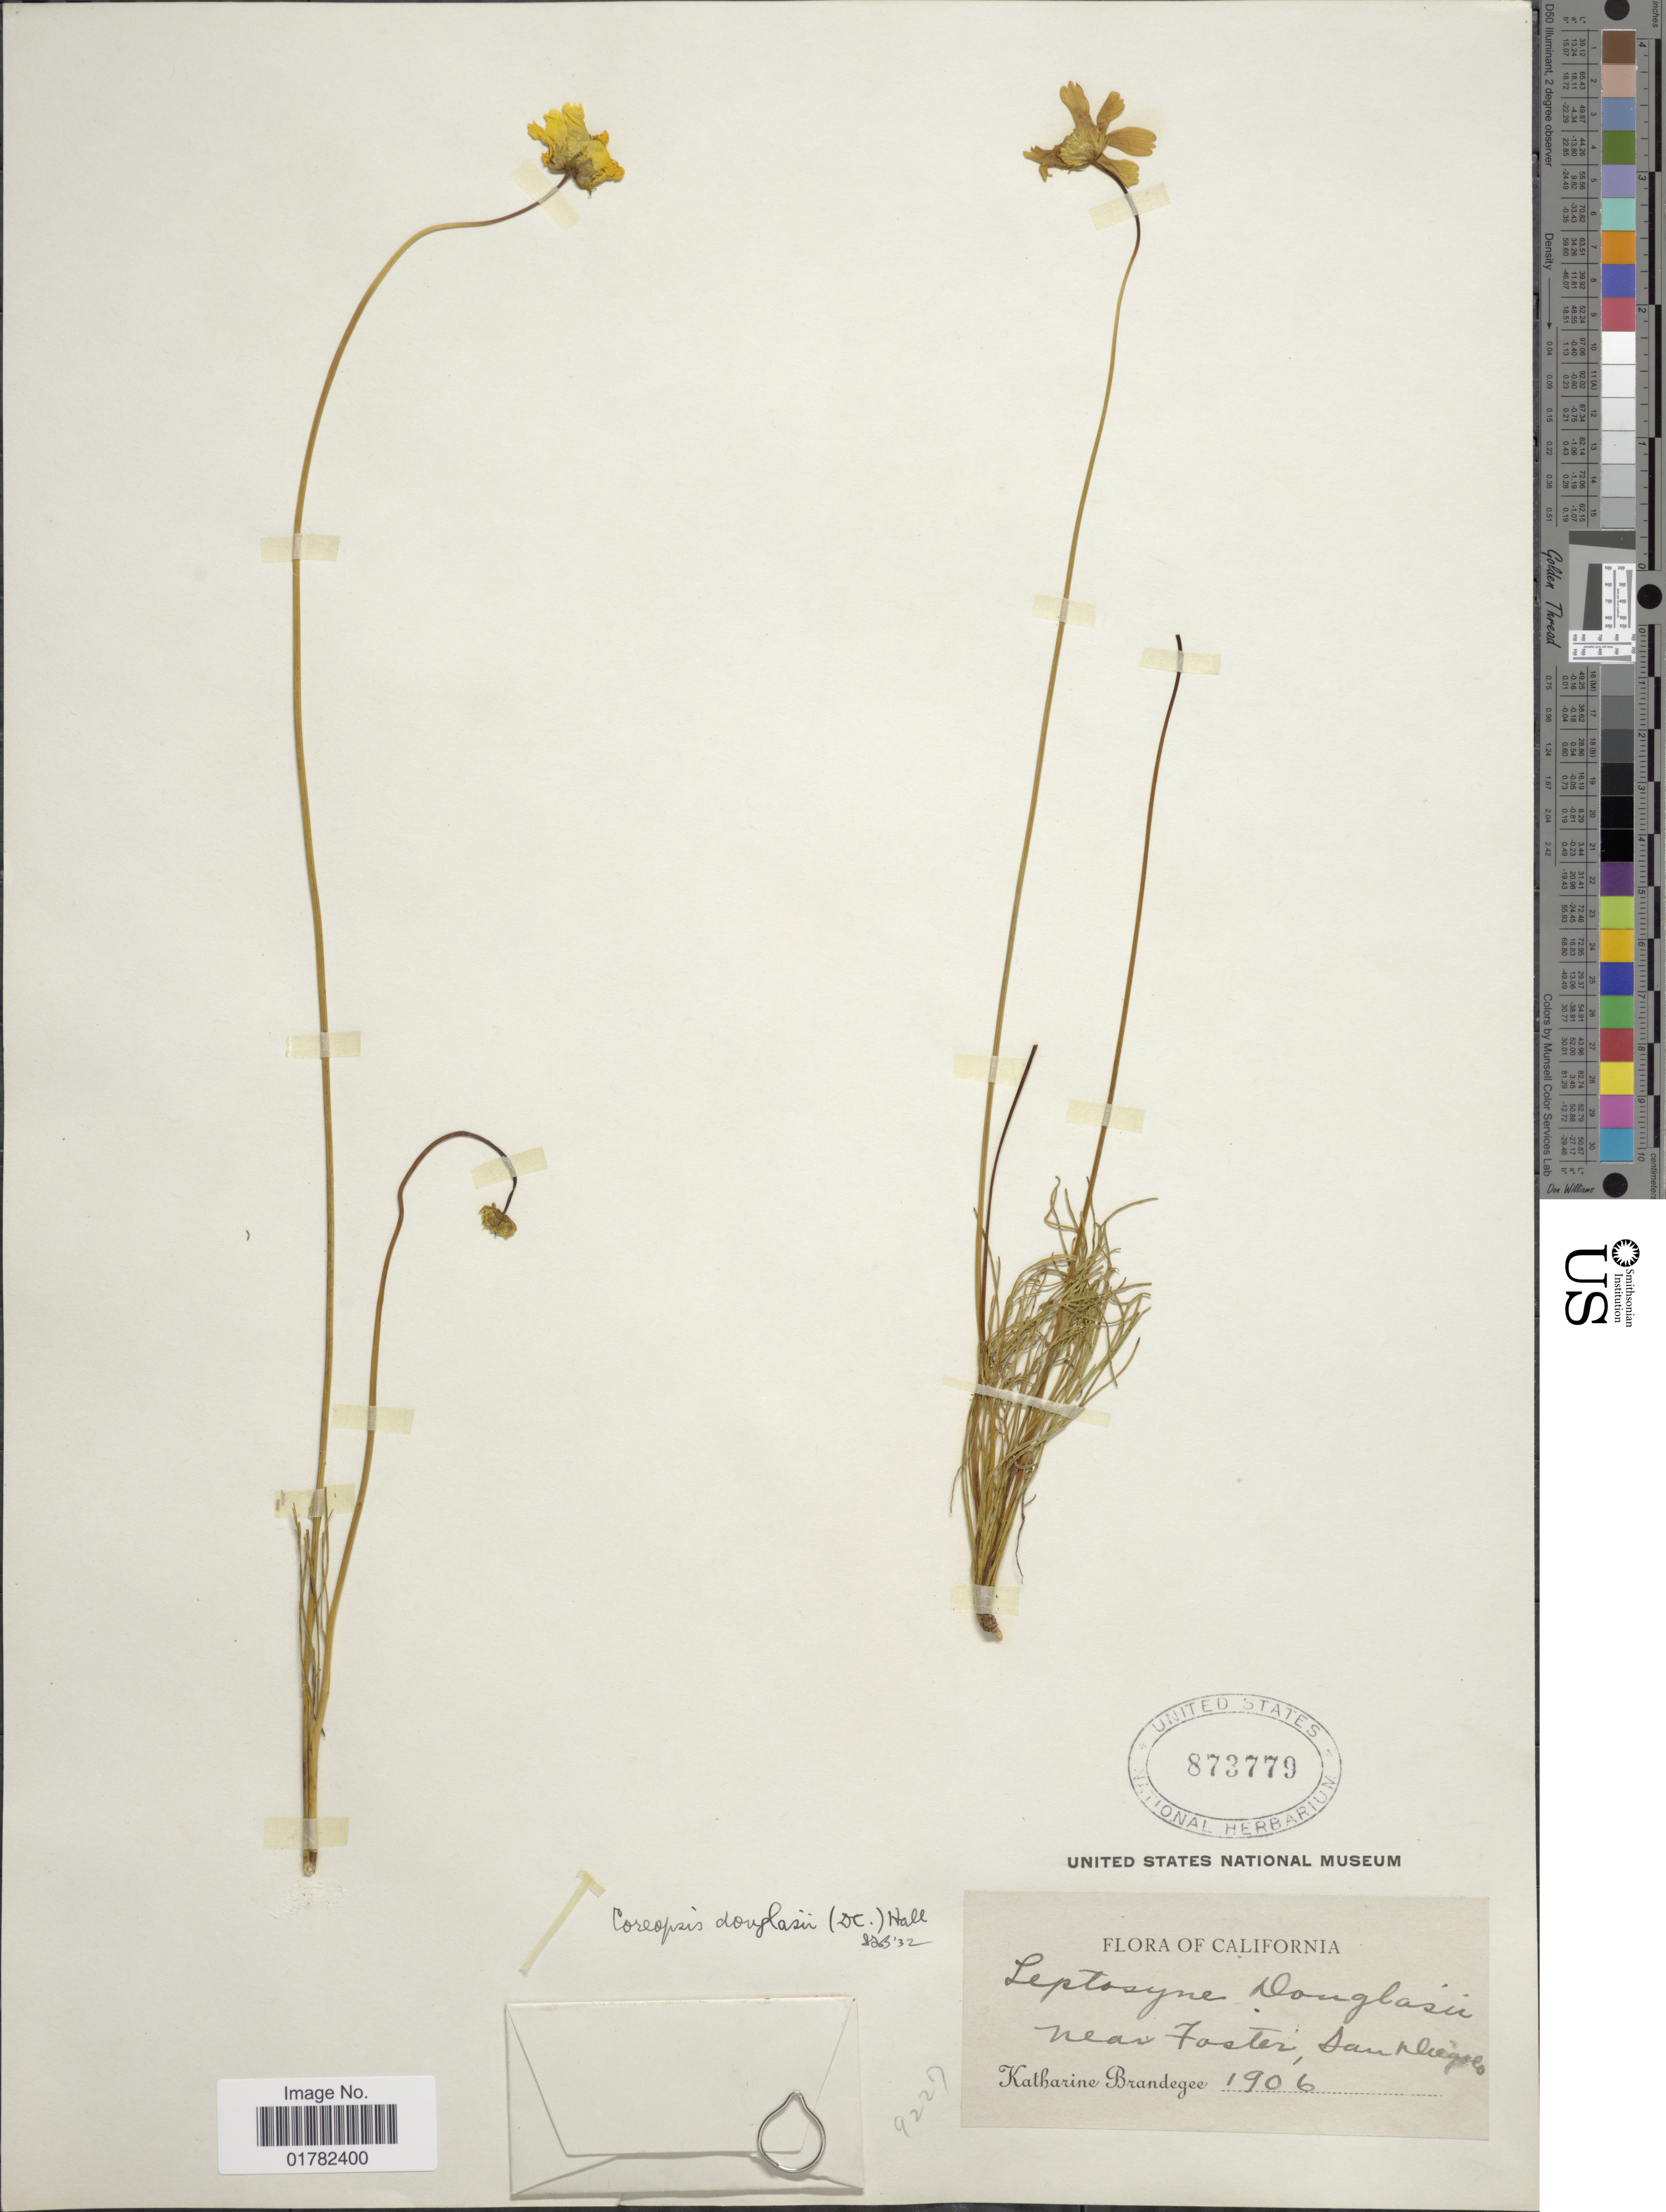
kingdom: Plantae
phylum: Tracheophyta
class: Magnoliopsida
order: Asterales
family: Asteraceae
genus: Coreopsis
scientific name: Coreopsis douglasii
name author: (DC.) H.M. Hall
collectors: M. K. Brandegee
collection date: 1906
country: United States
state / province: California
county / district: San Diego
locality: Near Foster, San Diego Co.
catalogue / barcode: US 873779